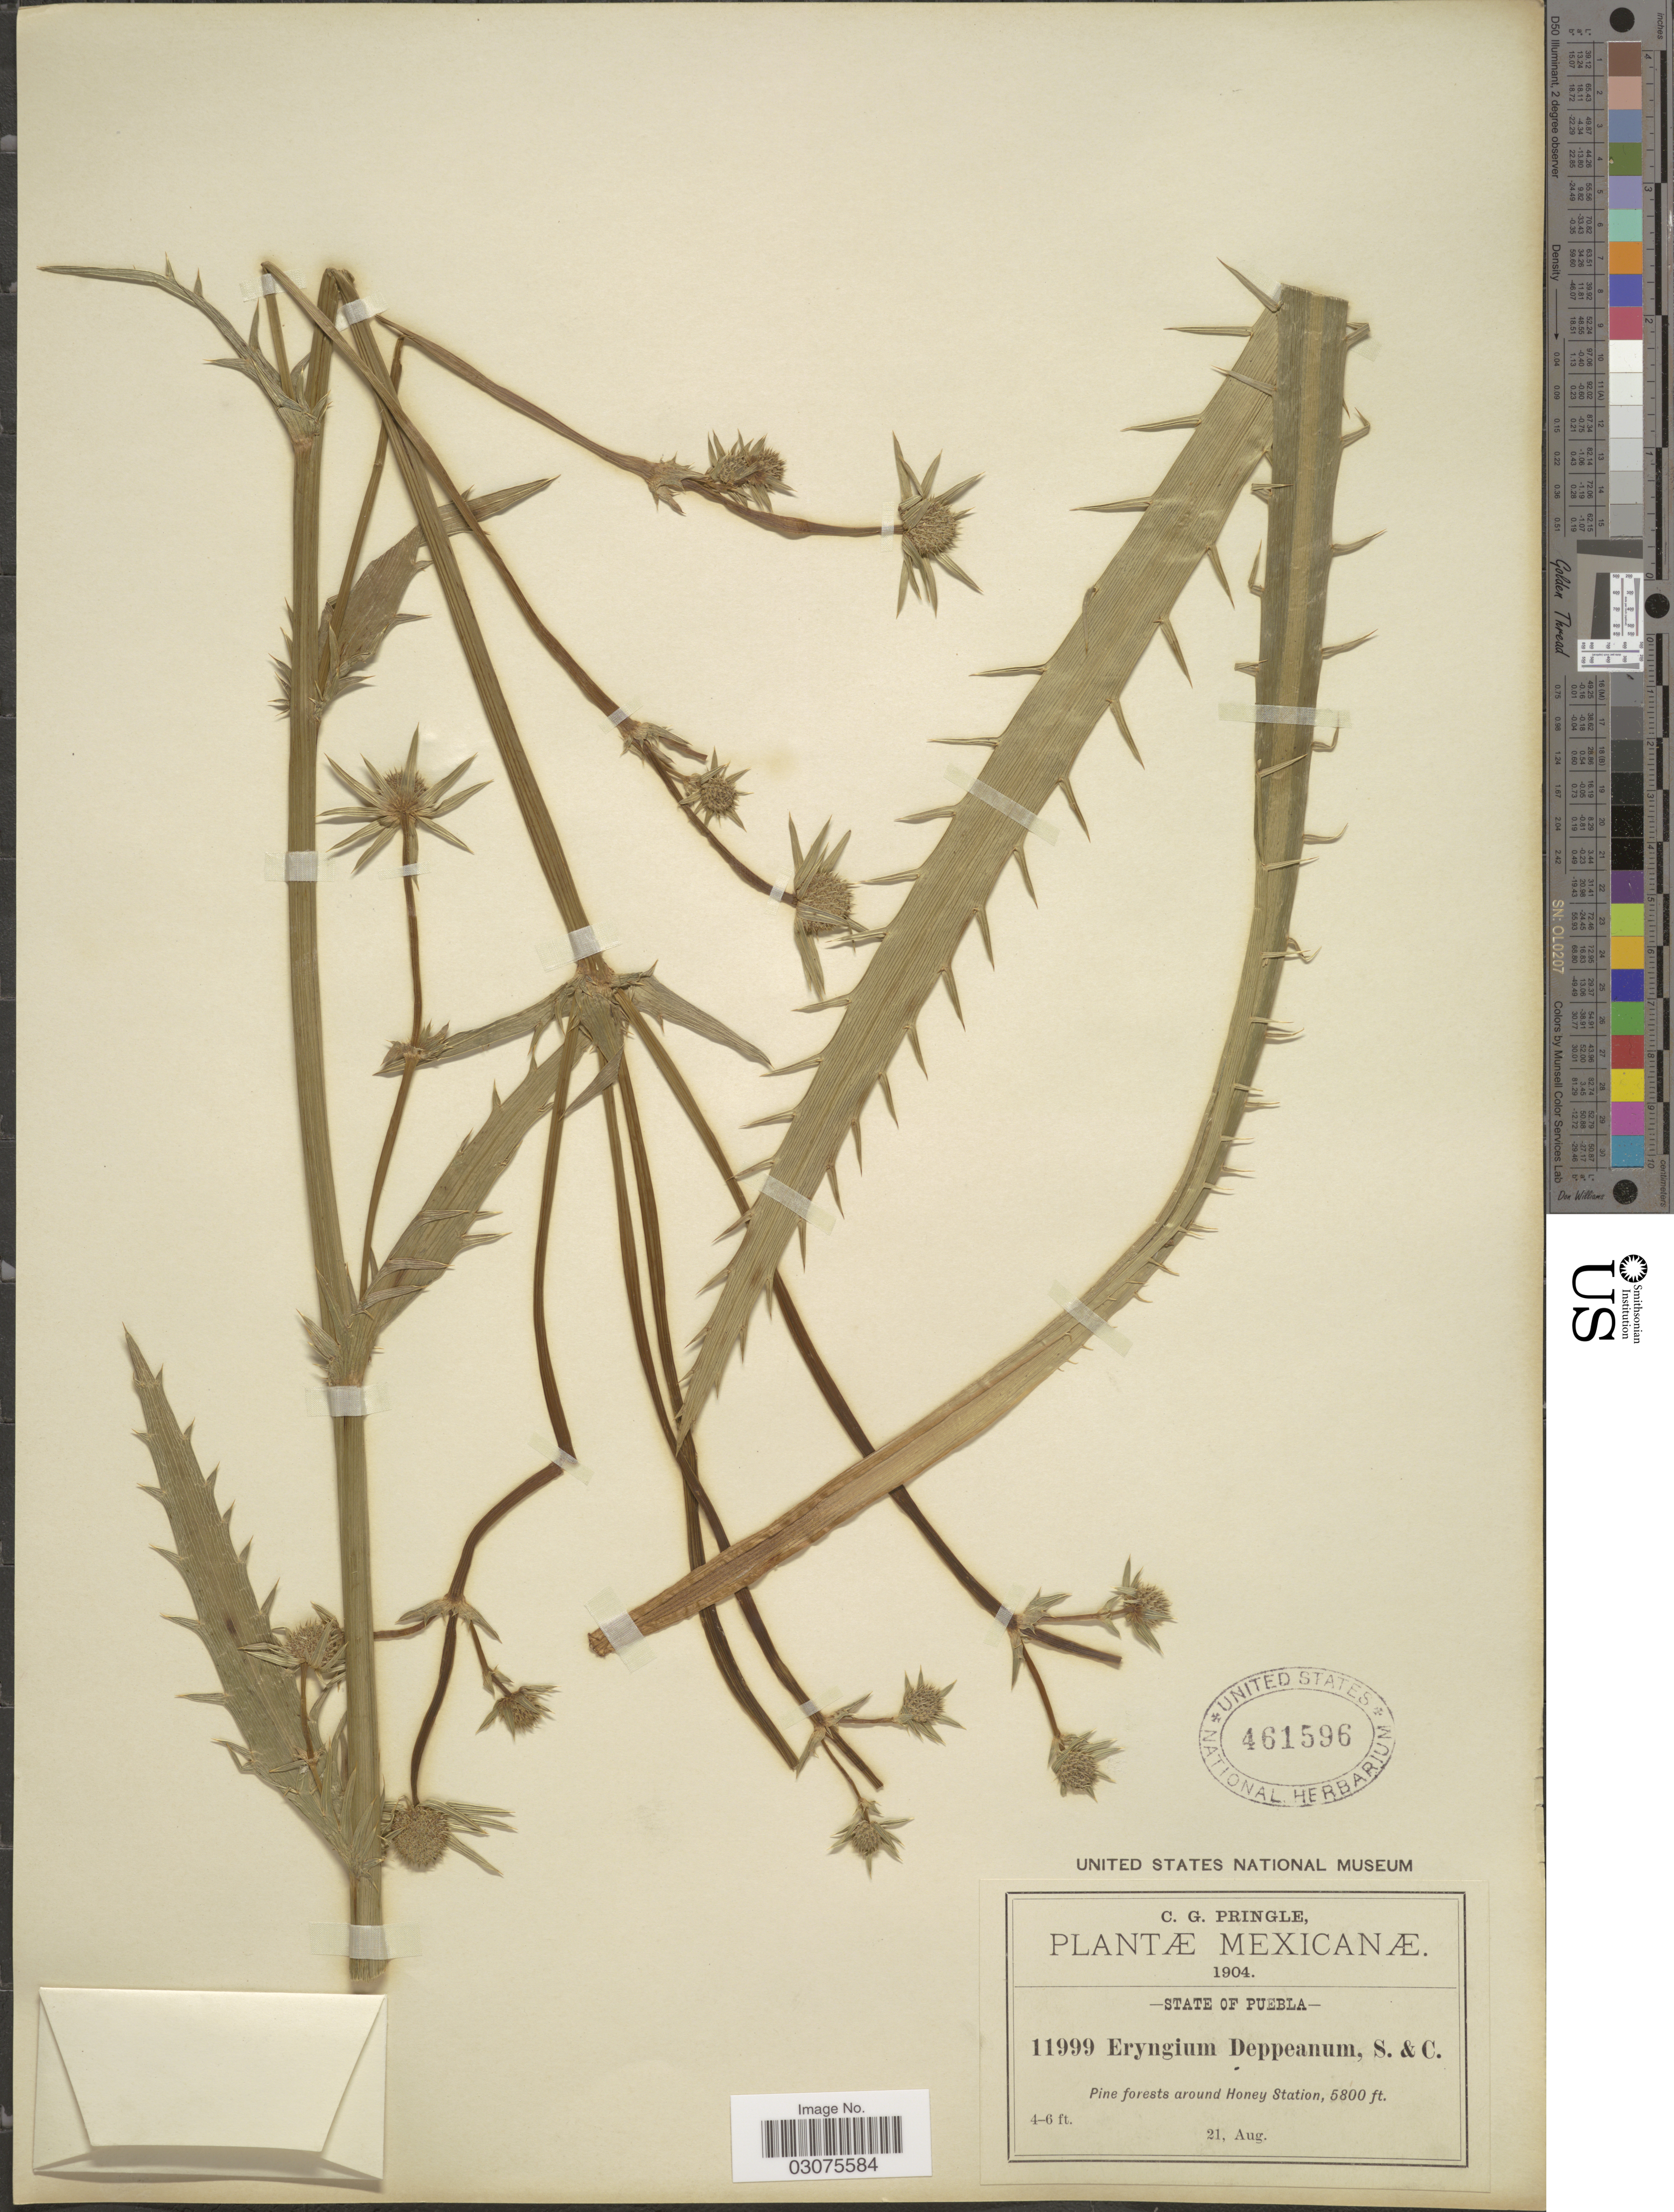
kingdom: Plantae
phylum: Tracheophyta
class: Magnoliopsida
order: Apiales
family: Apiaceae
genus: Eryngium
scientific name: Eryngium deppeanum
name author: Schltdl. & Cham.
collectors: C. G. Pringle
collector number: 11999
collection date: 1904-08-21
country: Mexico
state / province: Puebla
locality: Pine forests around Honey Station.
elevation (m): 1768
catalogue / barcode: US 461596